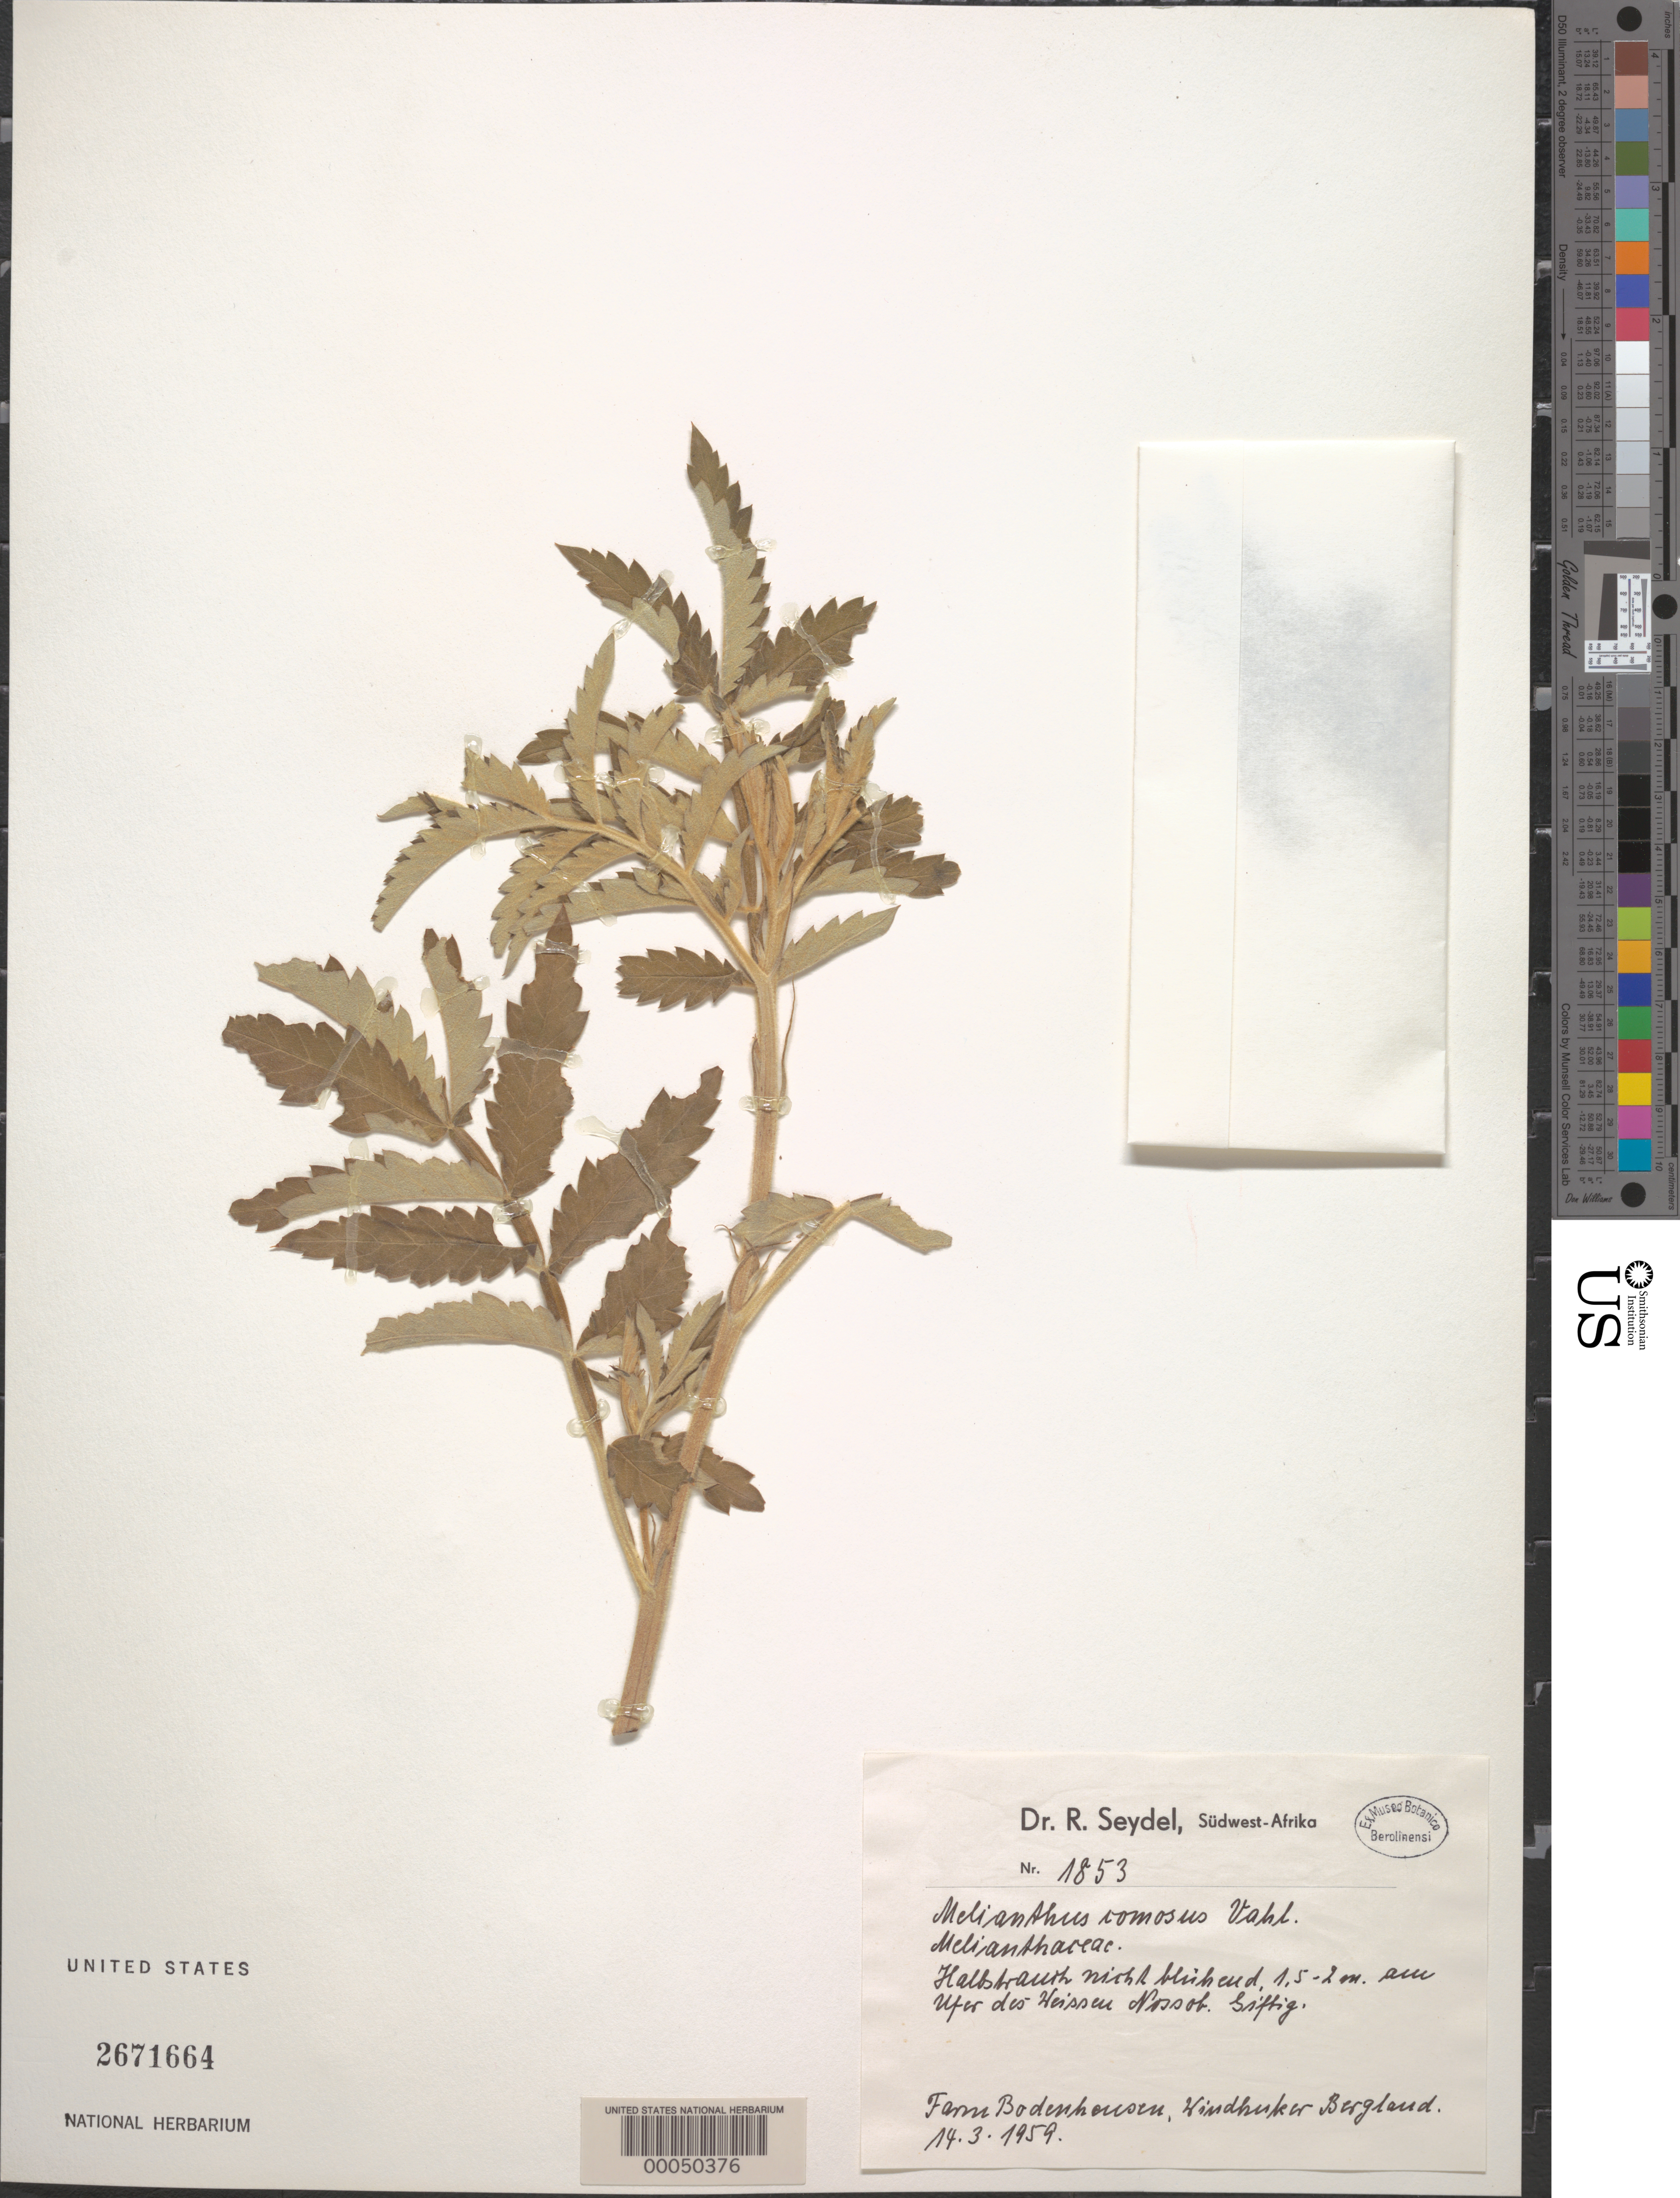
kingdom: Plantae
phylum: Tracheophyta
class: Magnoliopsida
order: Geraniales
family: Melianthaceae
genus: Melianthus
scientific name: Melianthus comosus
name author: Vahl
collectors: R. Seydel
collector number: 1853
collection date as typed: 14 Mar 1959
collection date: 1959-03-14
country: Namibia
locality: Windhuk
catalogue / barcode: US 2671664